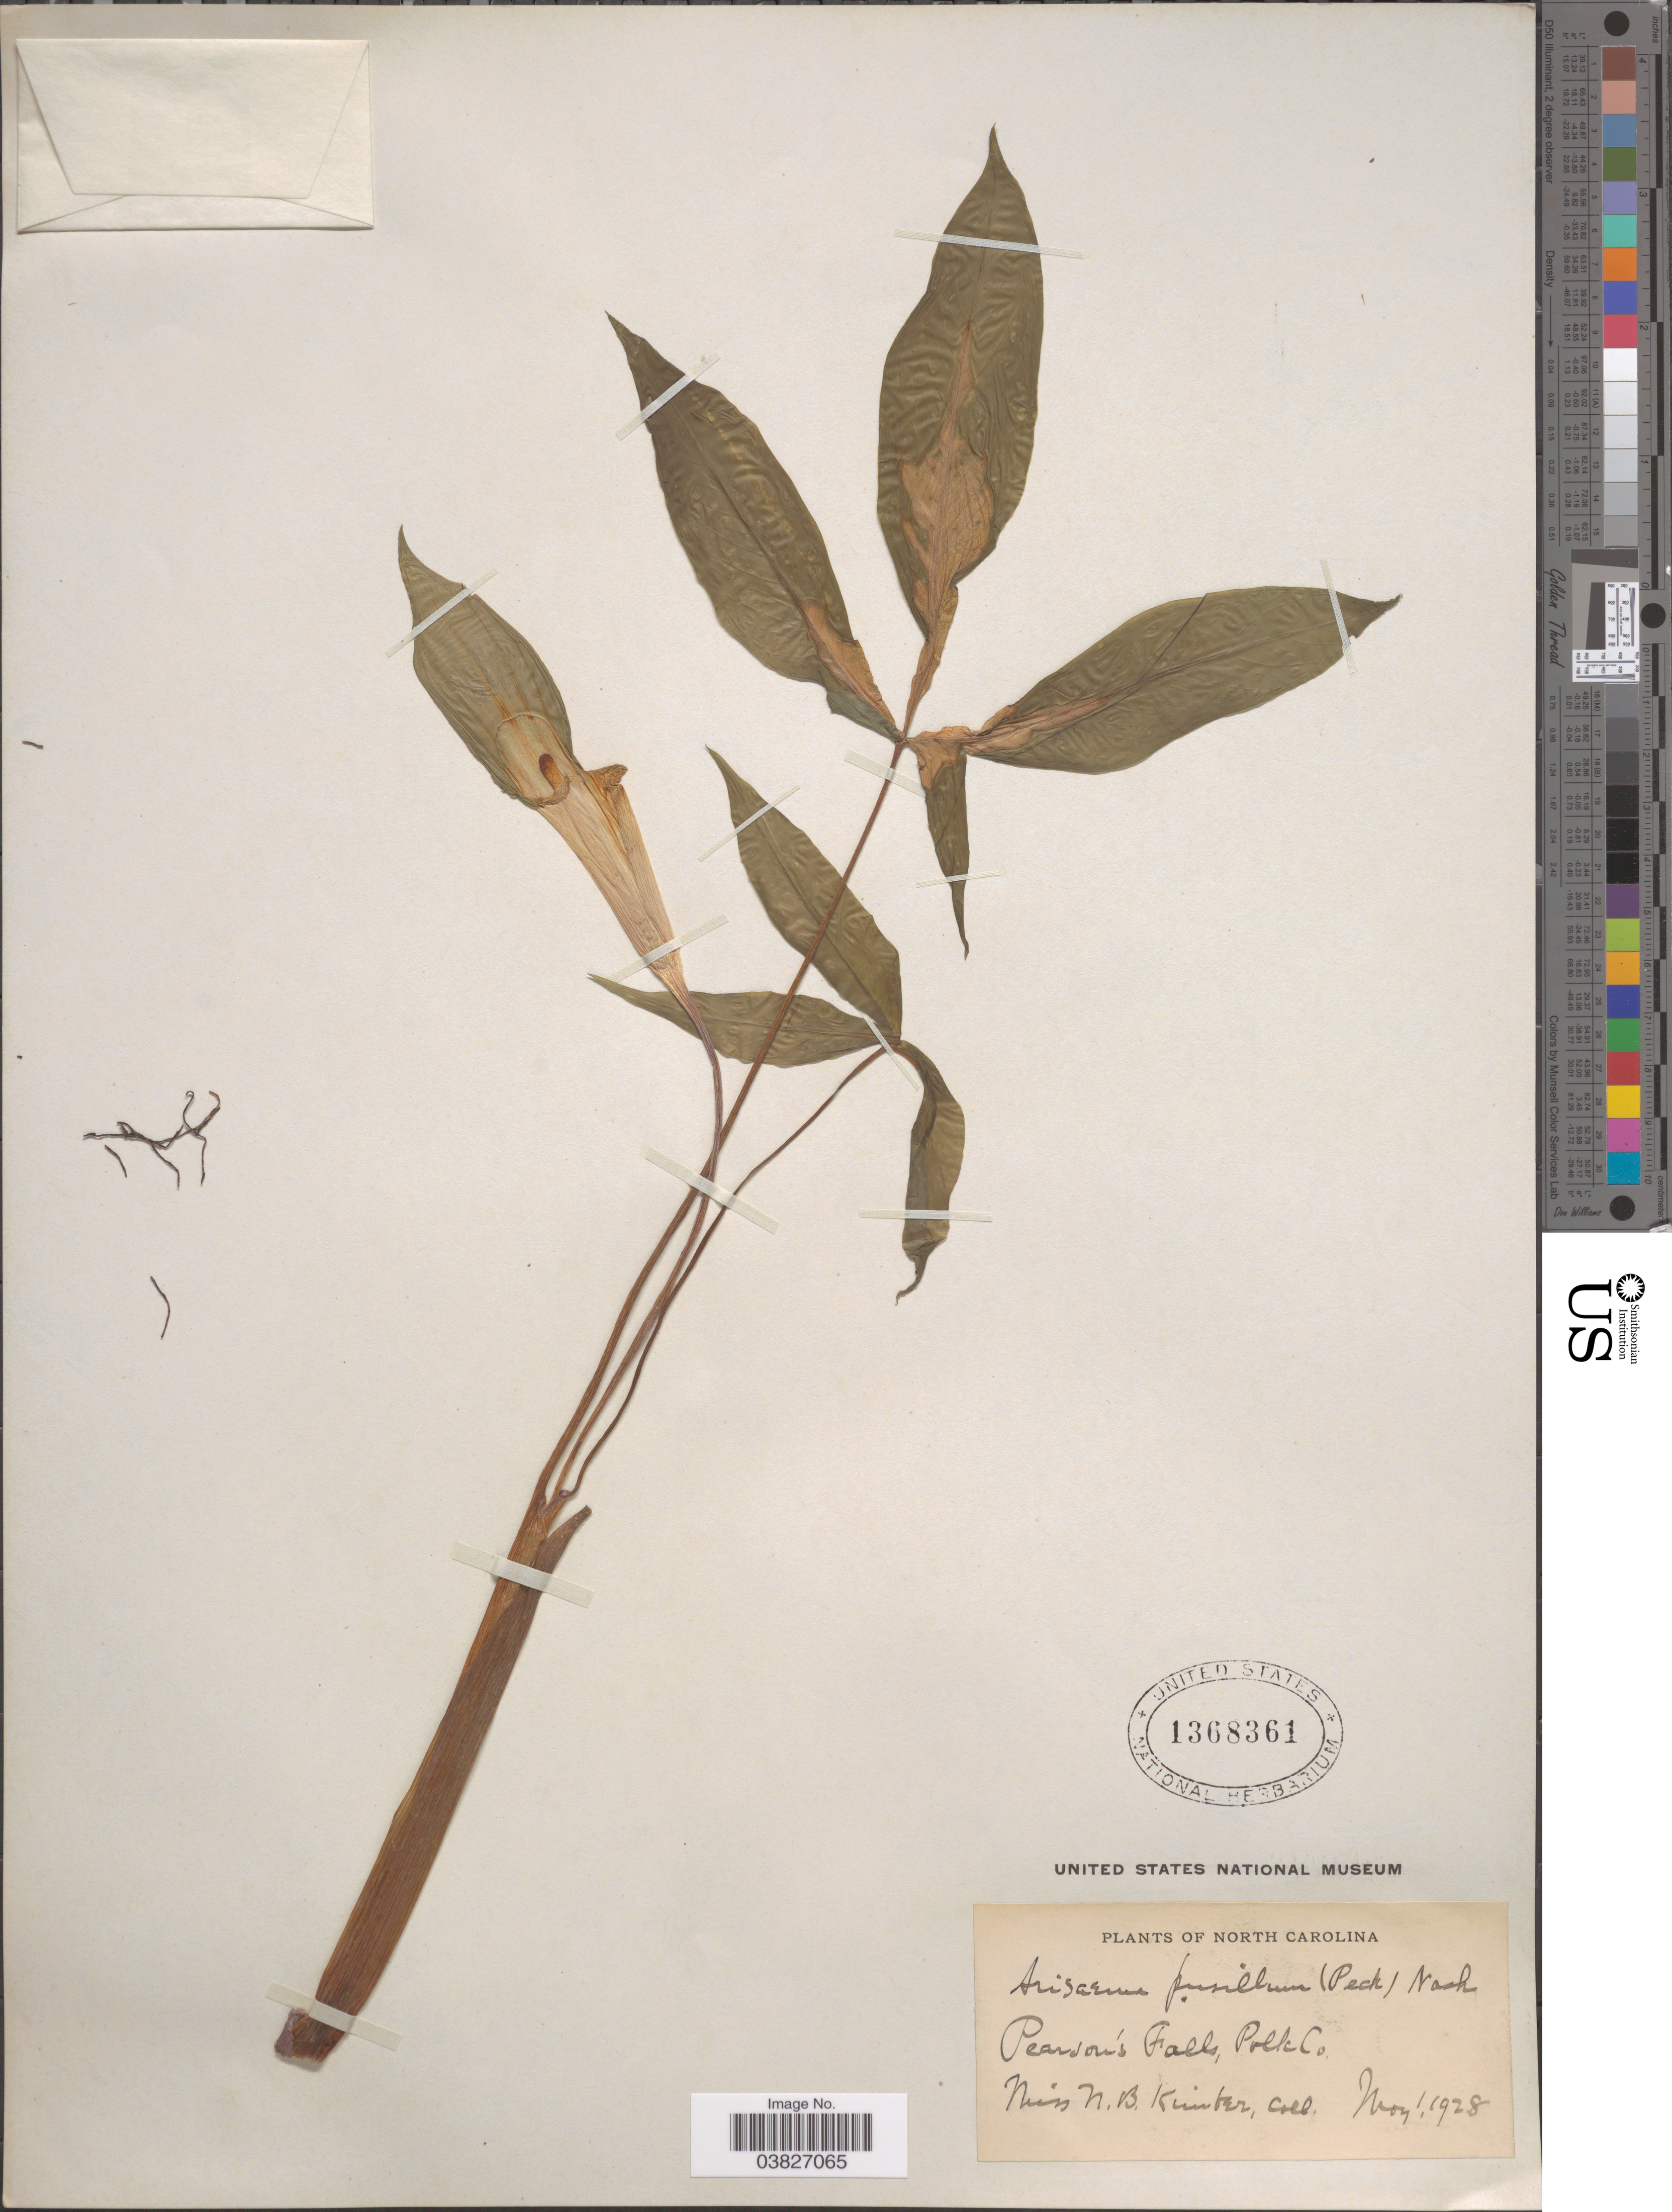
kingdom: Plantae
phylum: Tracheophyta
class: Liliopsida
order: Alismatales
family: Araceae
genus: Arisaema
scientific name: Arisaema pusillum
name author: Nash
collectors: N. Kimber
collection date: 1928-05-01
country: United States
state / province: North Carolina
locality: Pearson's Falls, Polk Co.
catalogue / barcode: US 1368361